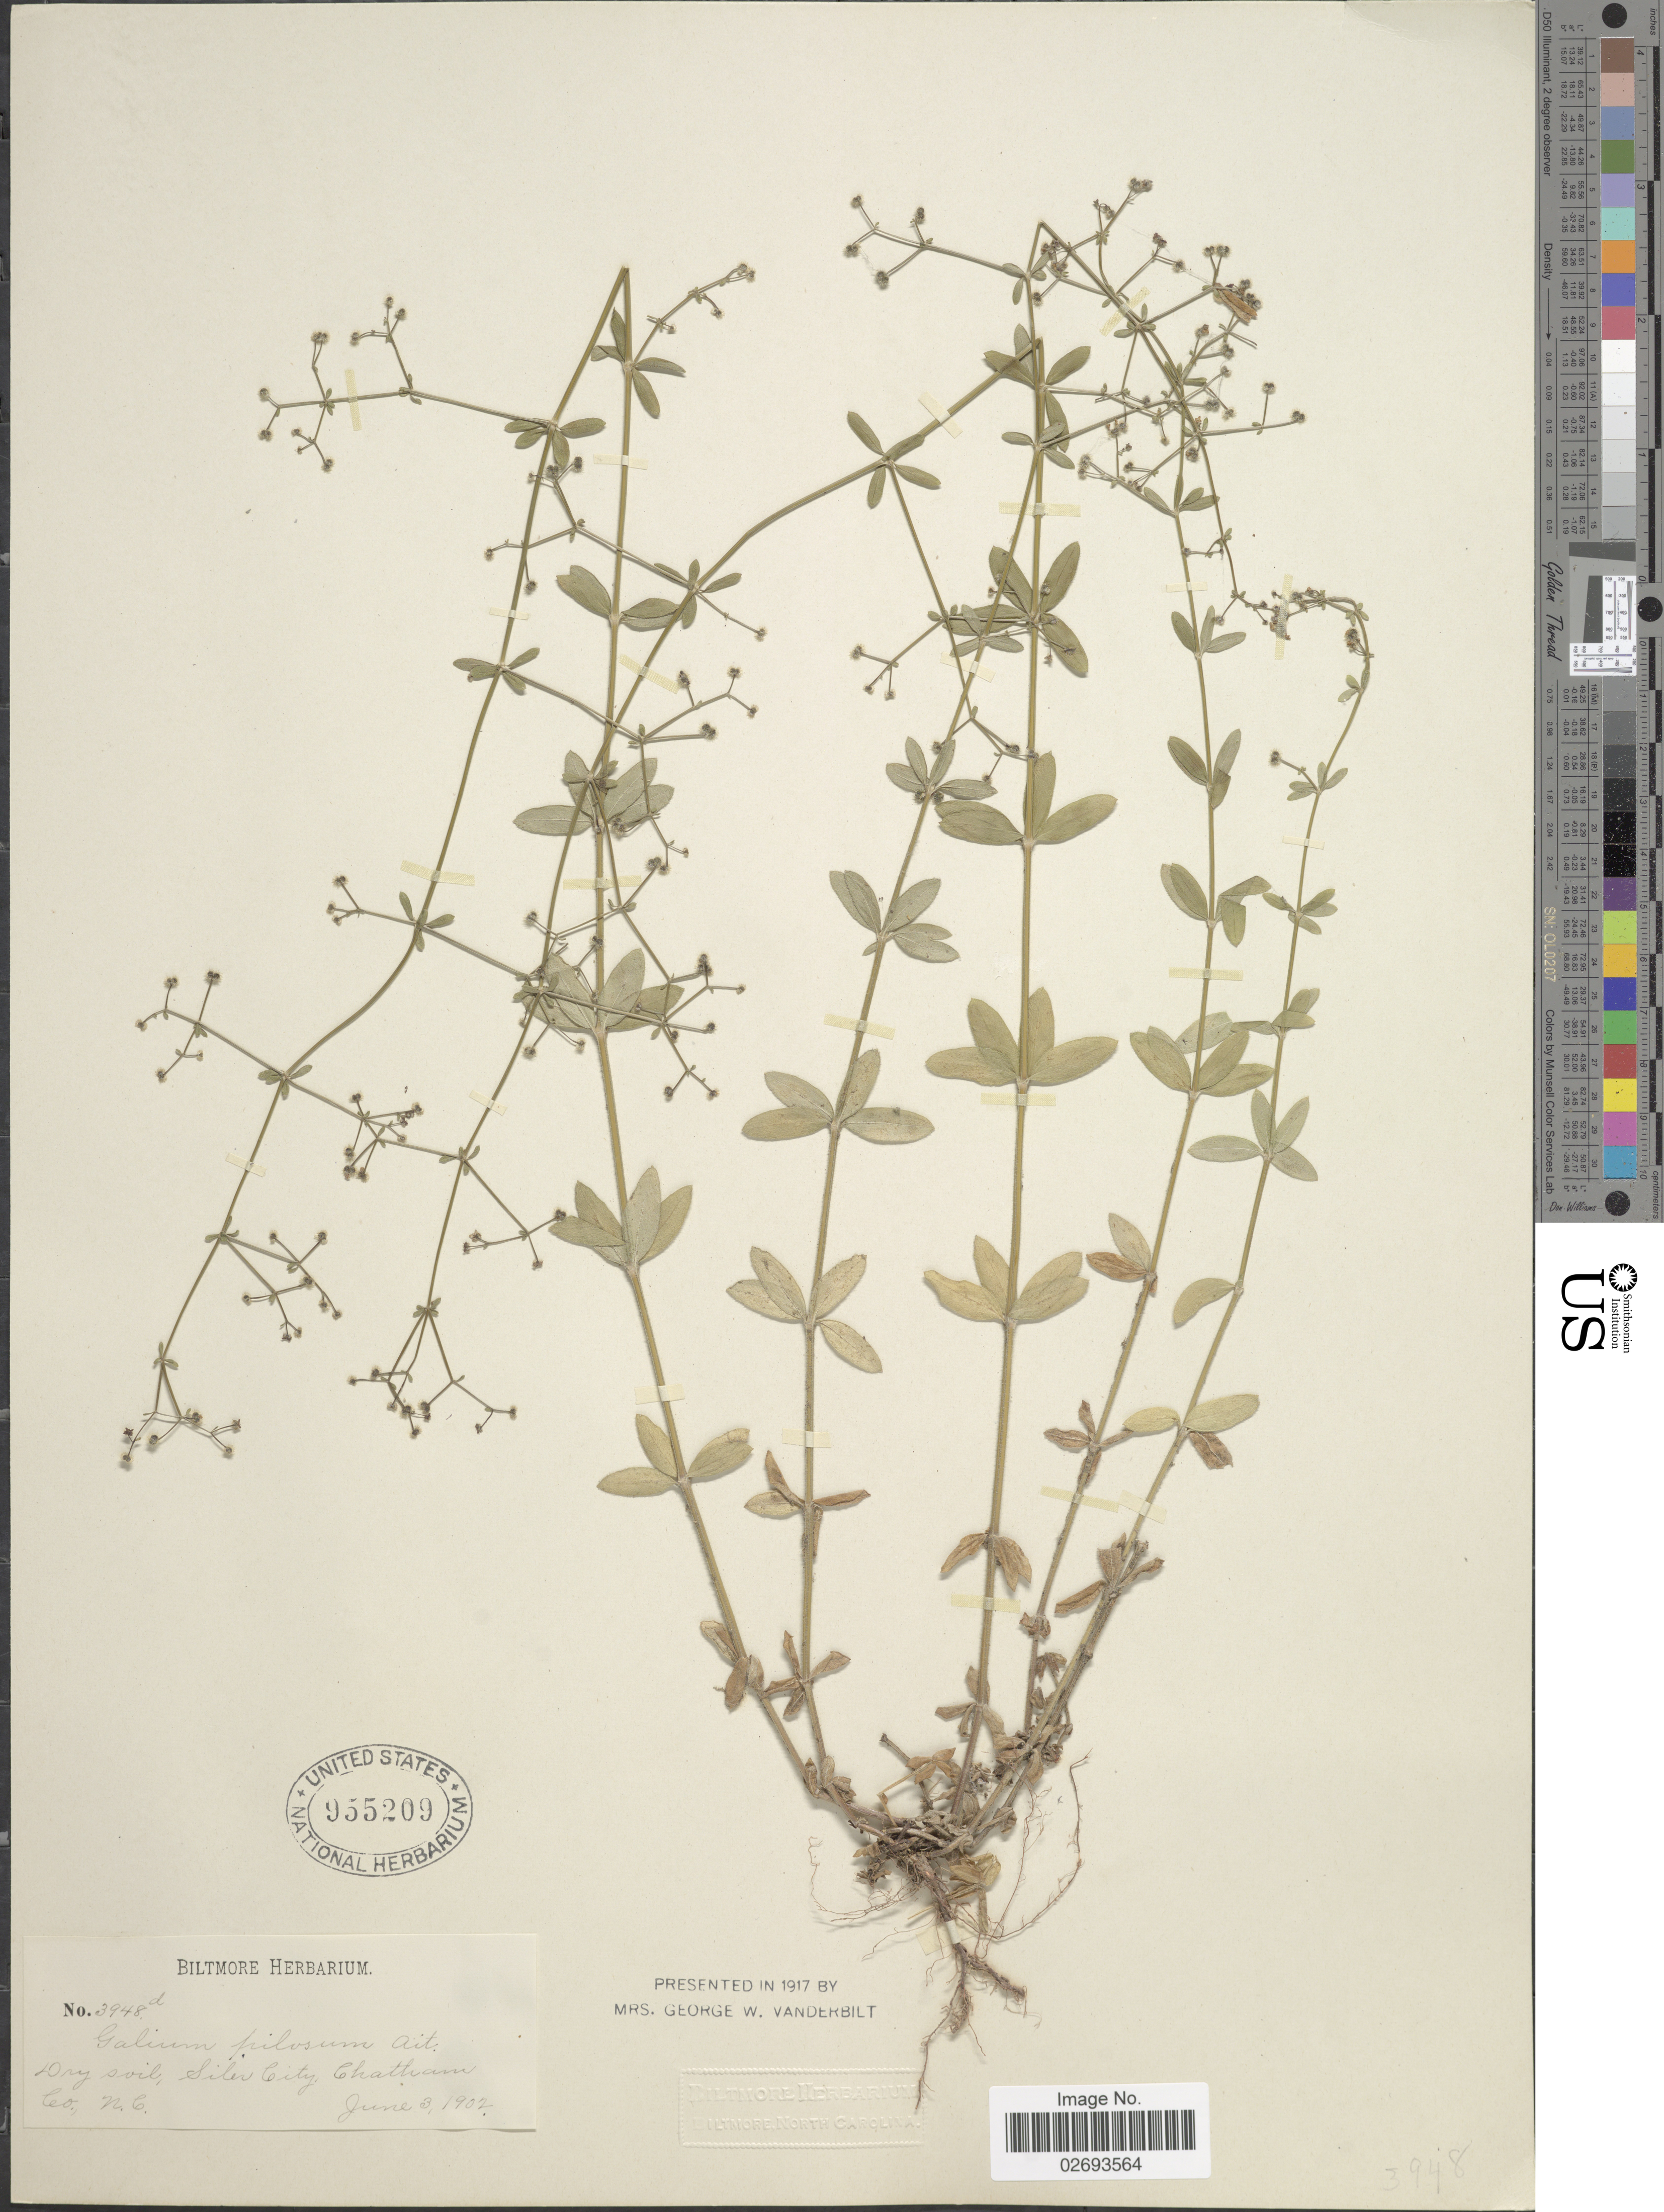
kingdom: Plantae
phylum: Tracheophyta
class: Magnoliopsida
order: Gentianales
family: Rubiaceae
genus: Galium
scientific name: Galium pilosum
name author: Aiton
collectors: ex herb. Biltmore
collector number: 3948d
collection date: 1902-06-03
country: United States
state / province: North Carolina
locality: Dry soil, Silver City, Chatham Co., NC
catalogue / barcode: US 955209